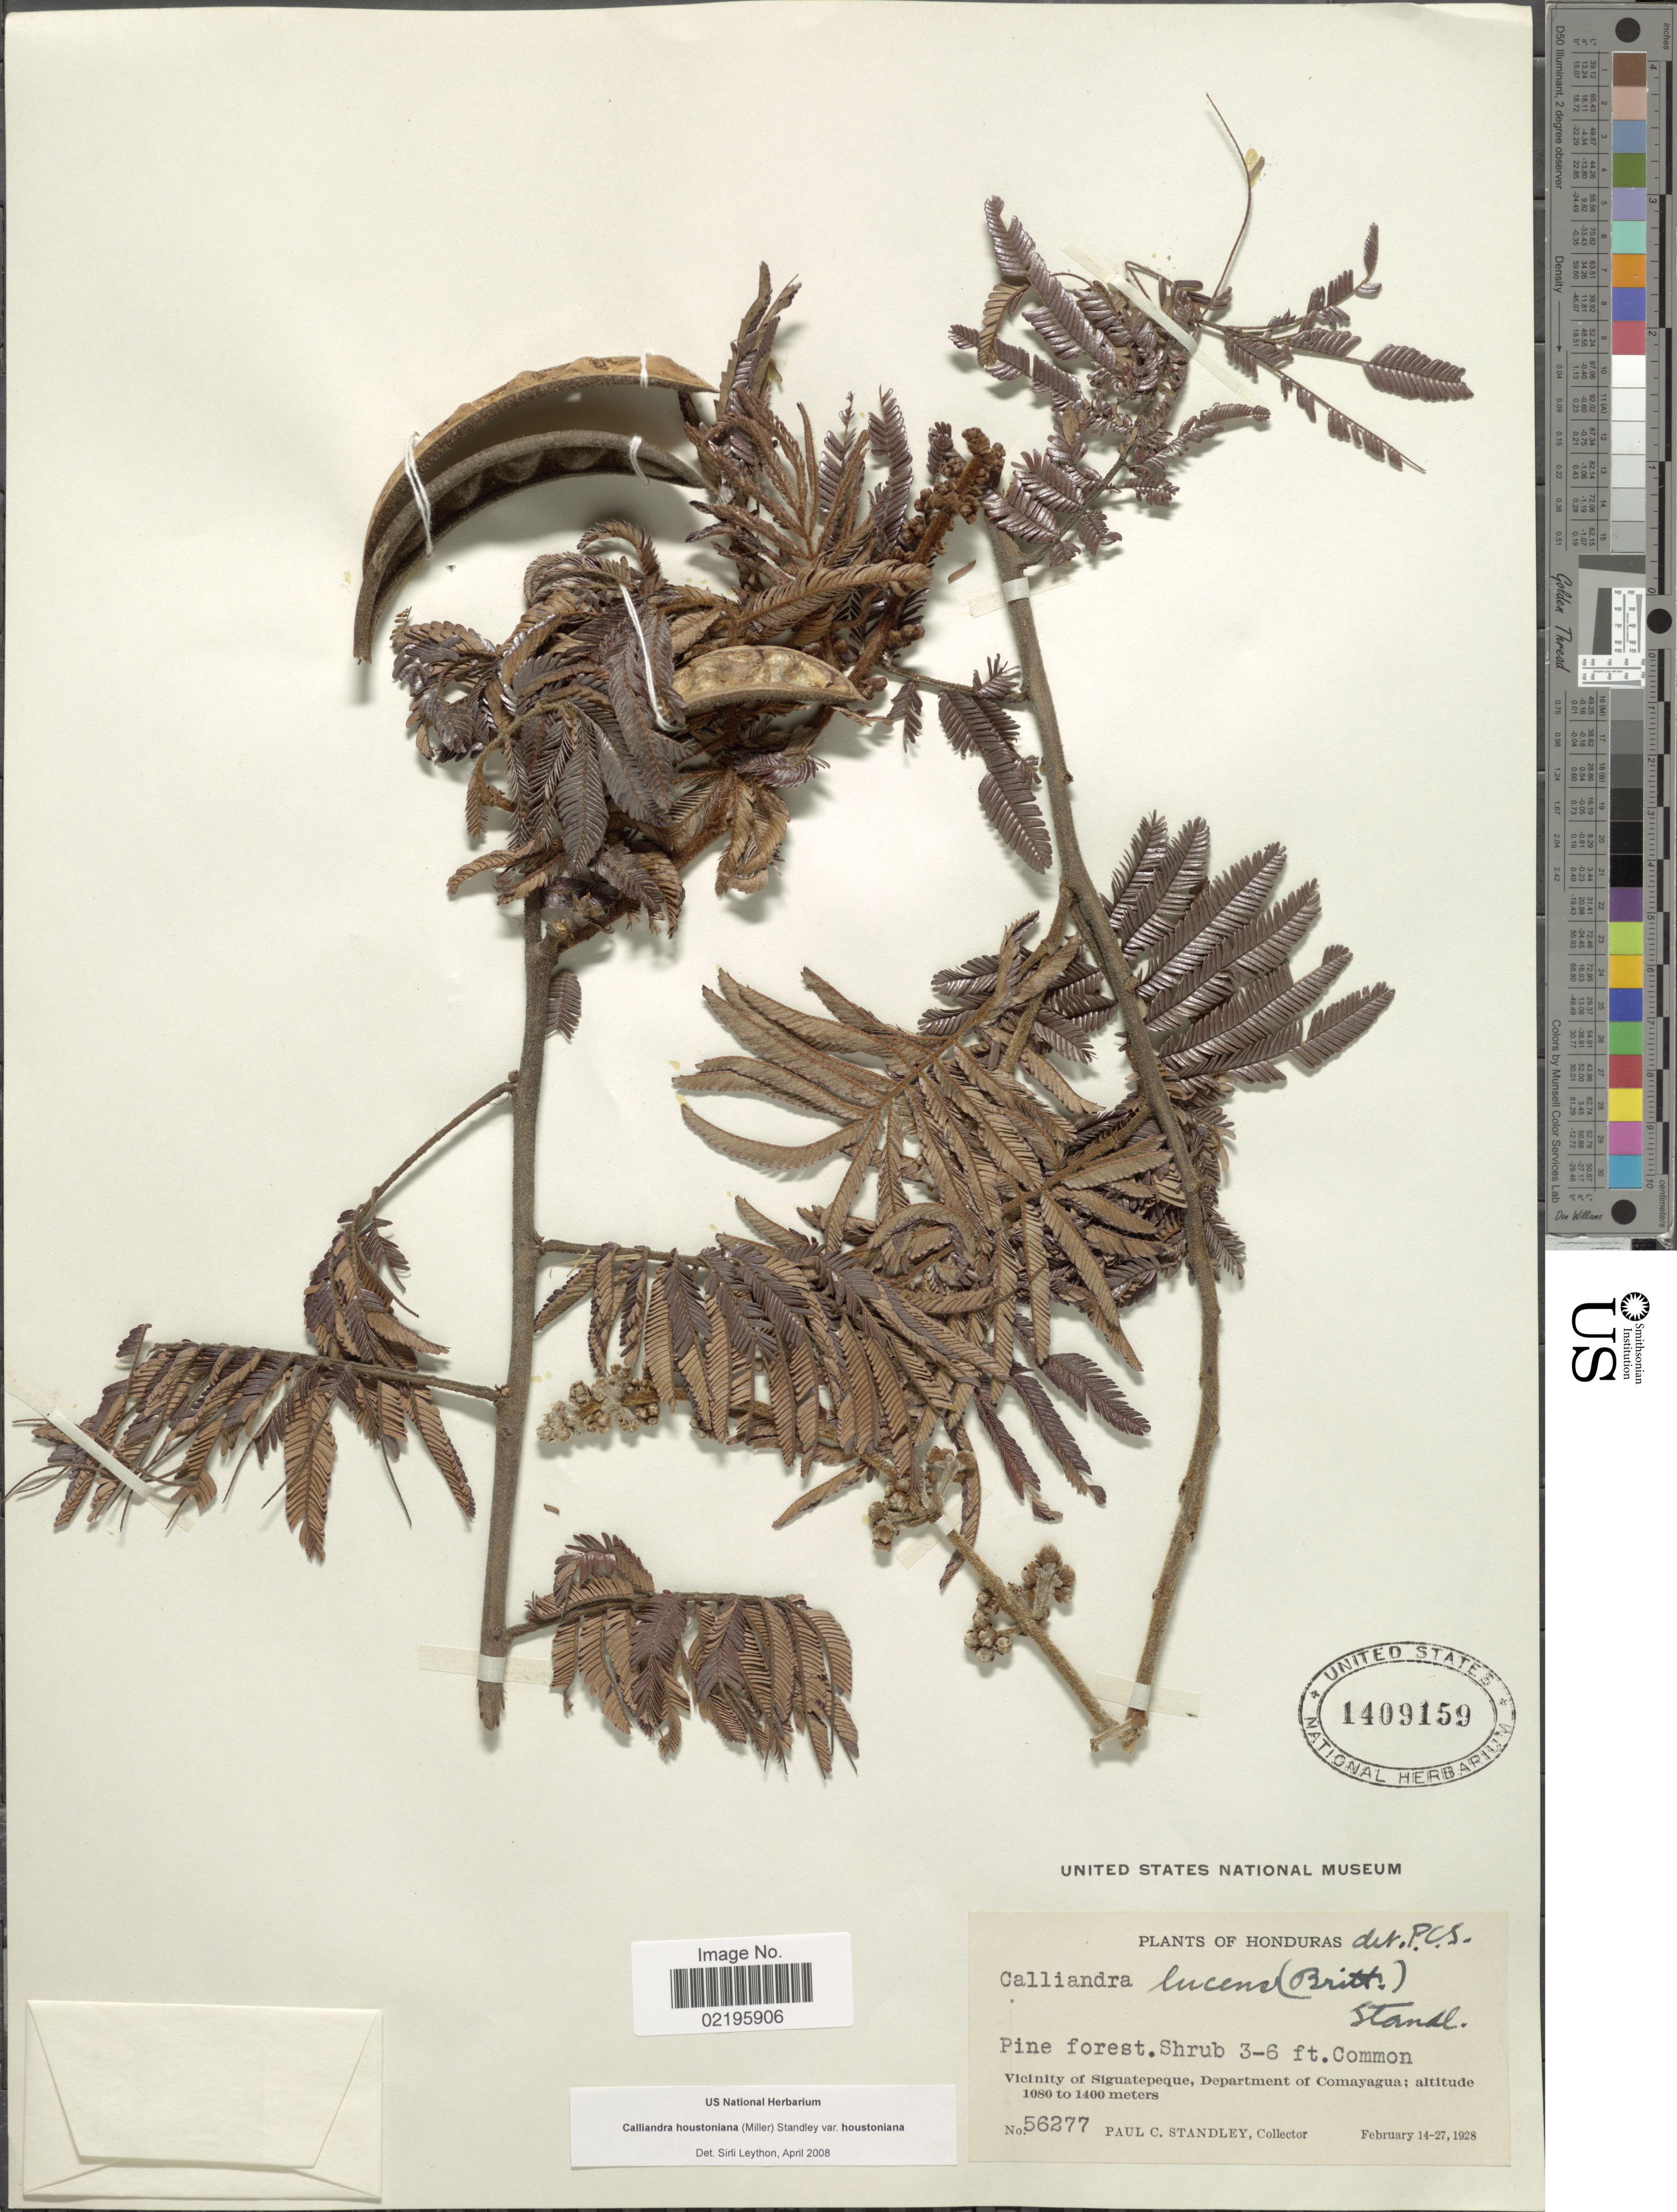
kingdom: Plantae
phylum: Tracheophyta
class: Magnoliopsida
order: Fabales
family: Fabaceae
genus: Calliandra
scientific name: Calliandra houstoniana var. houstoniana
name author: (Mill.) Standl.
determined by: Leython, S.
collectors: P. C. Standley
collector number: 56277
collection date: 1928-02-14/1928-02-27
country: Honduras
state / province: Comayagua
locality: Vicinity of Siguatepeque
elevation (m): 1080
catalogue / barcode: US 1409159